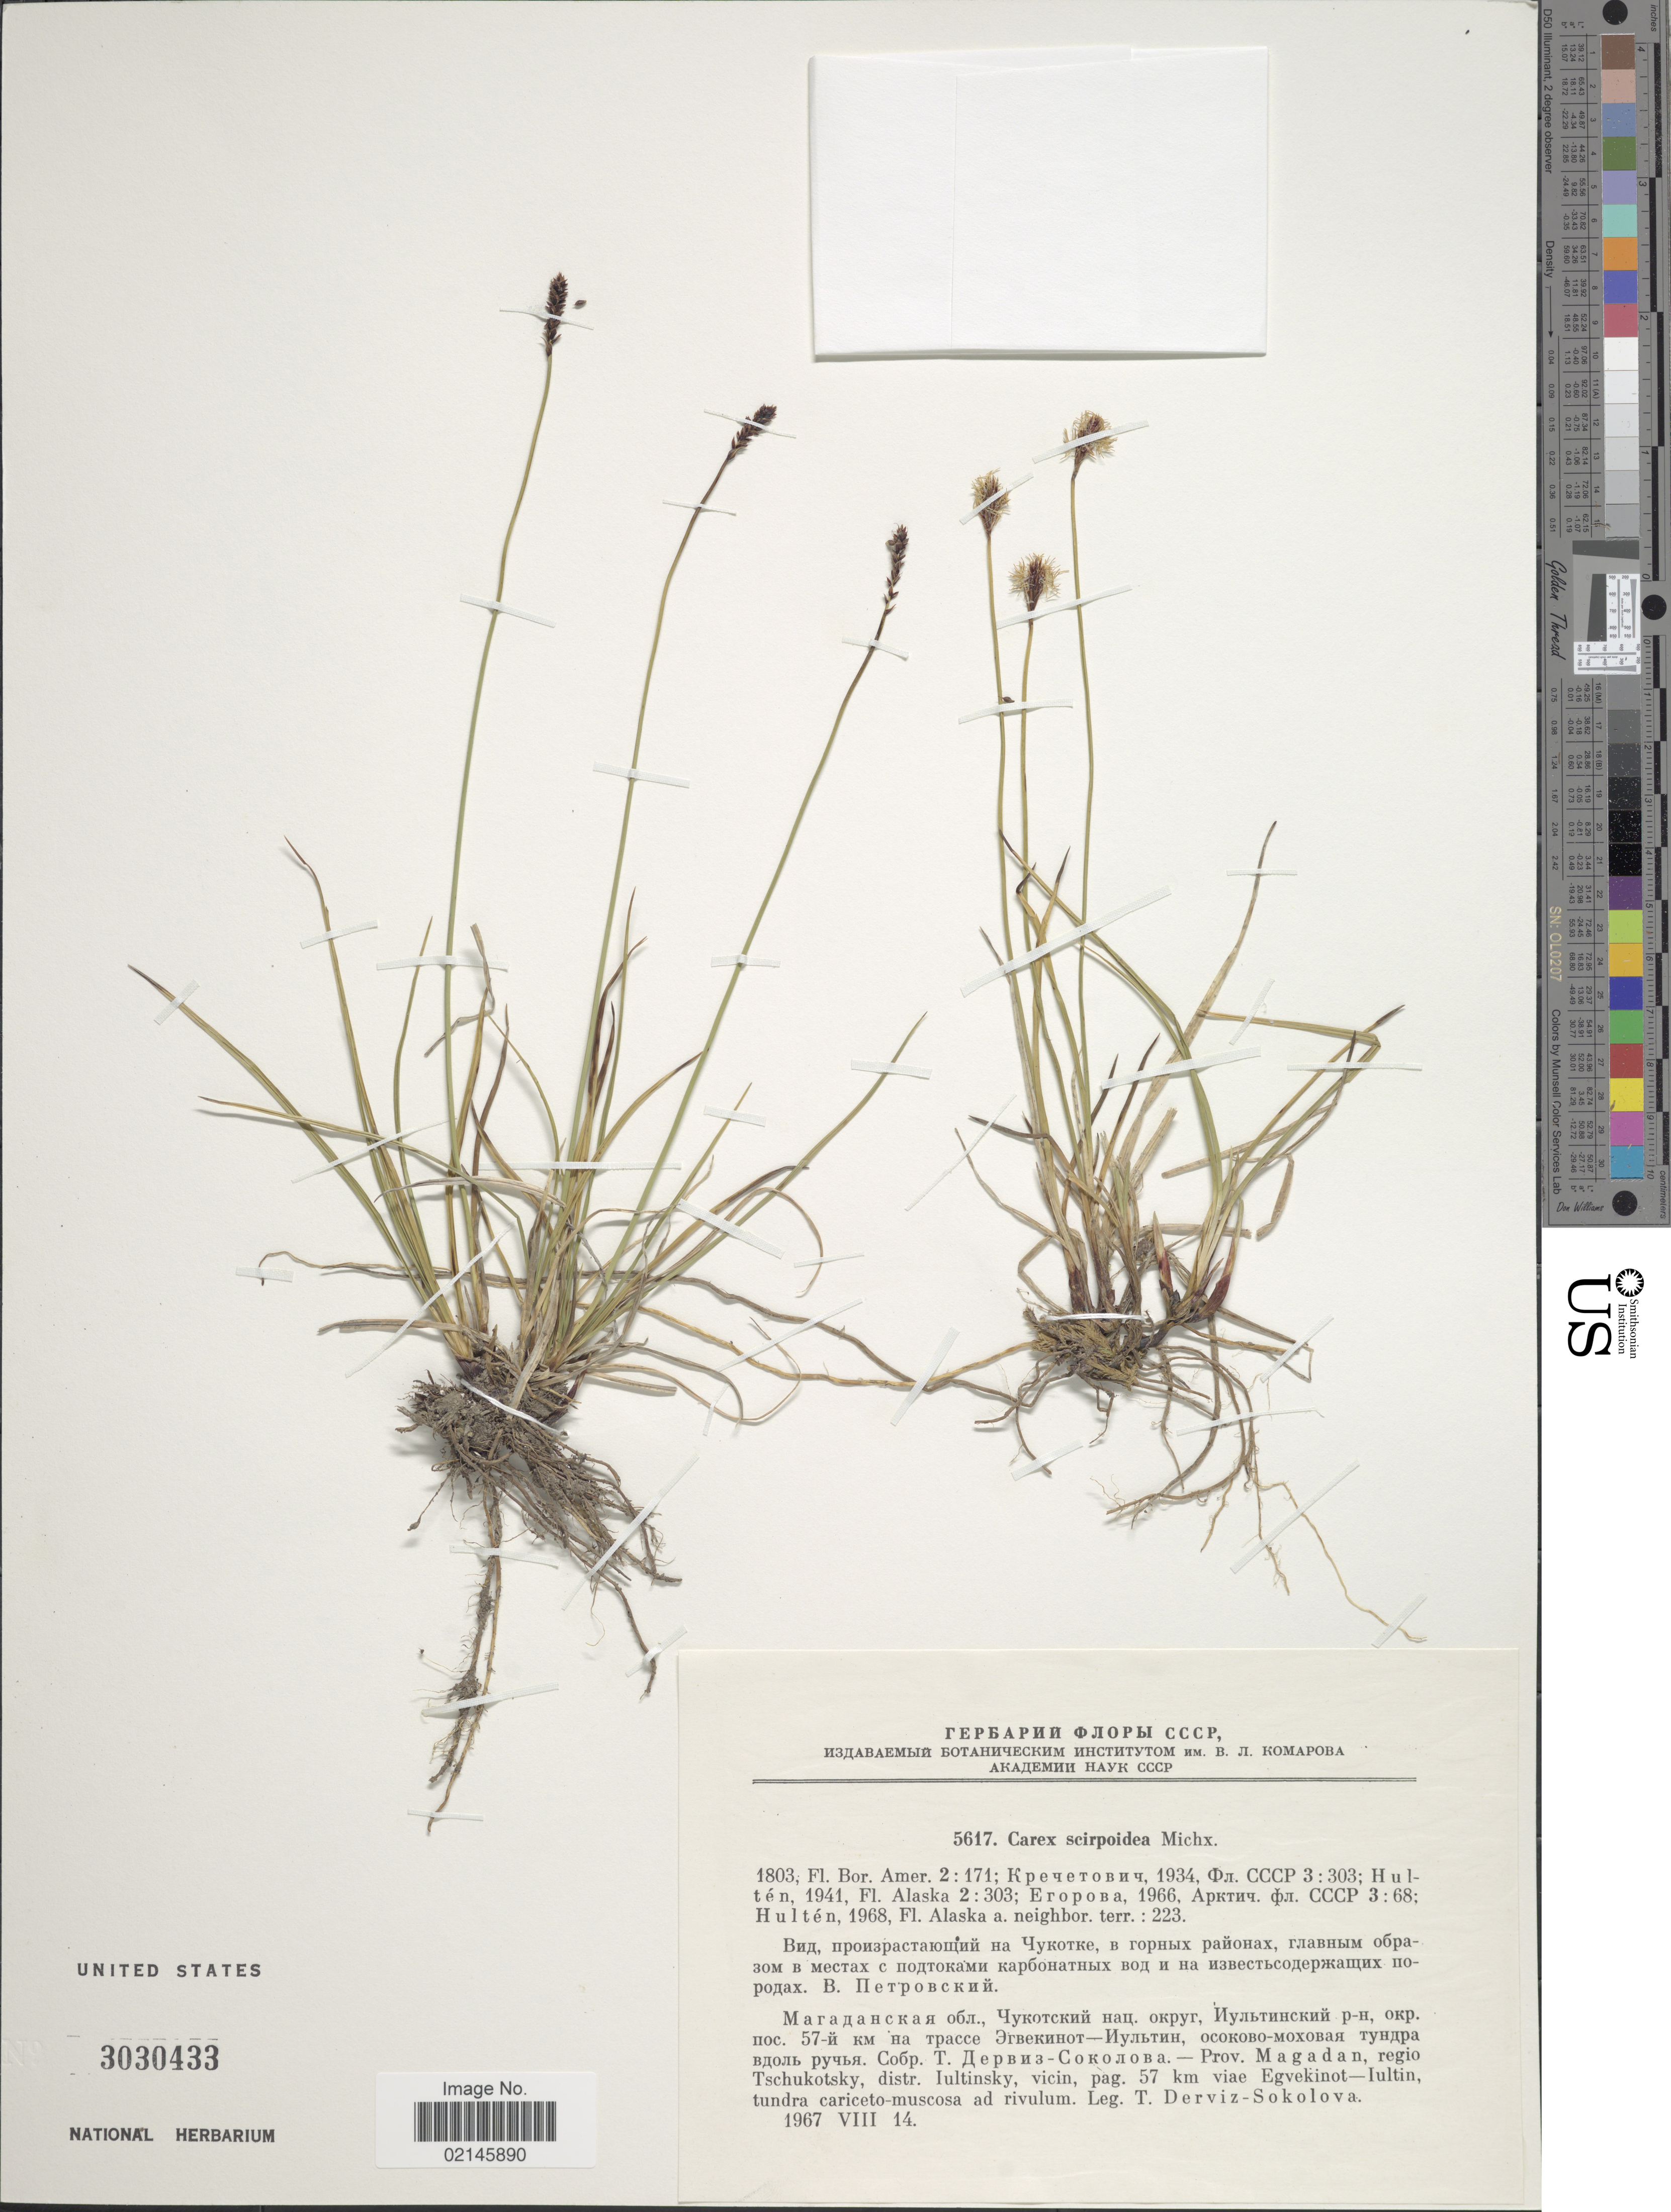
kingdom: Plantae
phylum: Tracheophyta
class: Liliopsida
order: Poales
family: Cyperaceae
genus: Carex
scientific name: Carex scirpoidea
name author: Michx.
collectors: T. Derviz-Sokolova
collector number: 5617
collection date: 1967-08-14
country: Russian Federation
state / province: Magadan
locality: Regio Tschukotsky, distr. Iultinsky, vicin. pag. 57 km viae Egvekinot - Iultin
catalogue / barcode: US 3030433